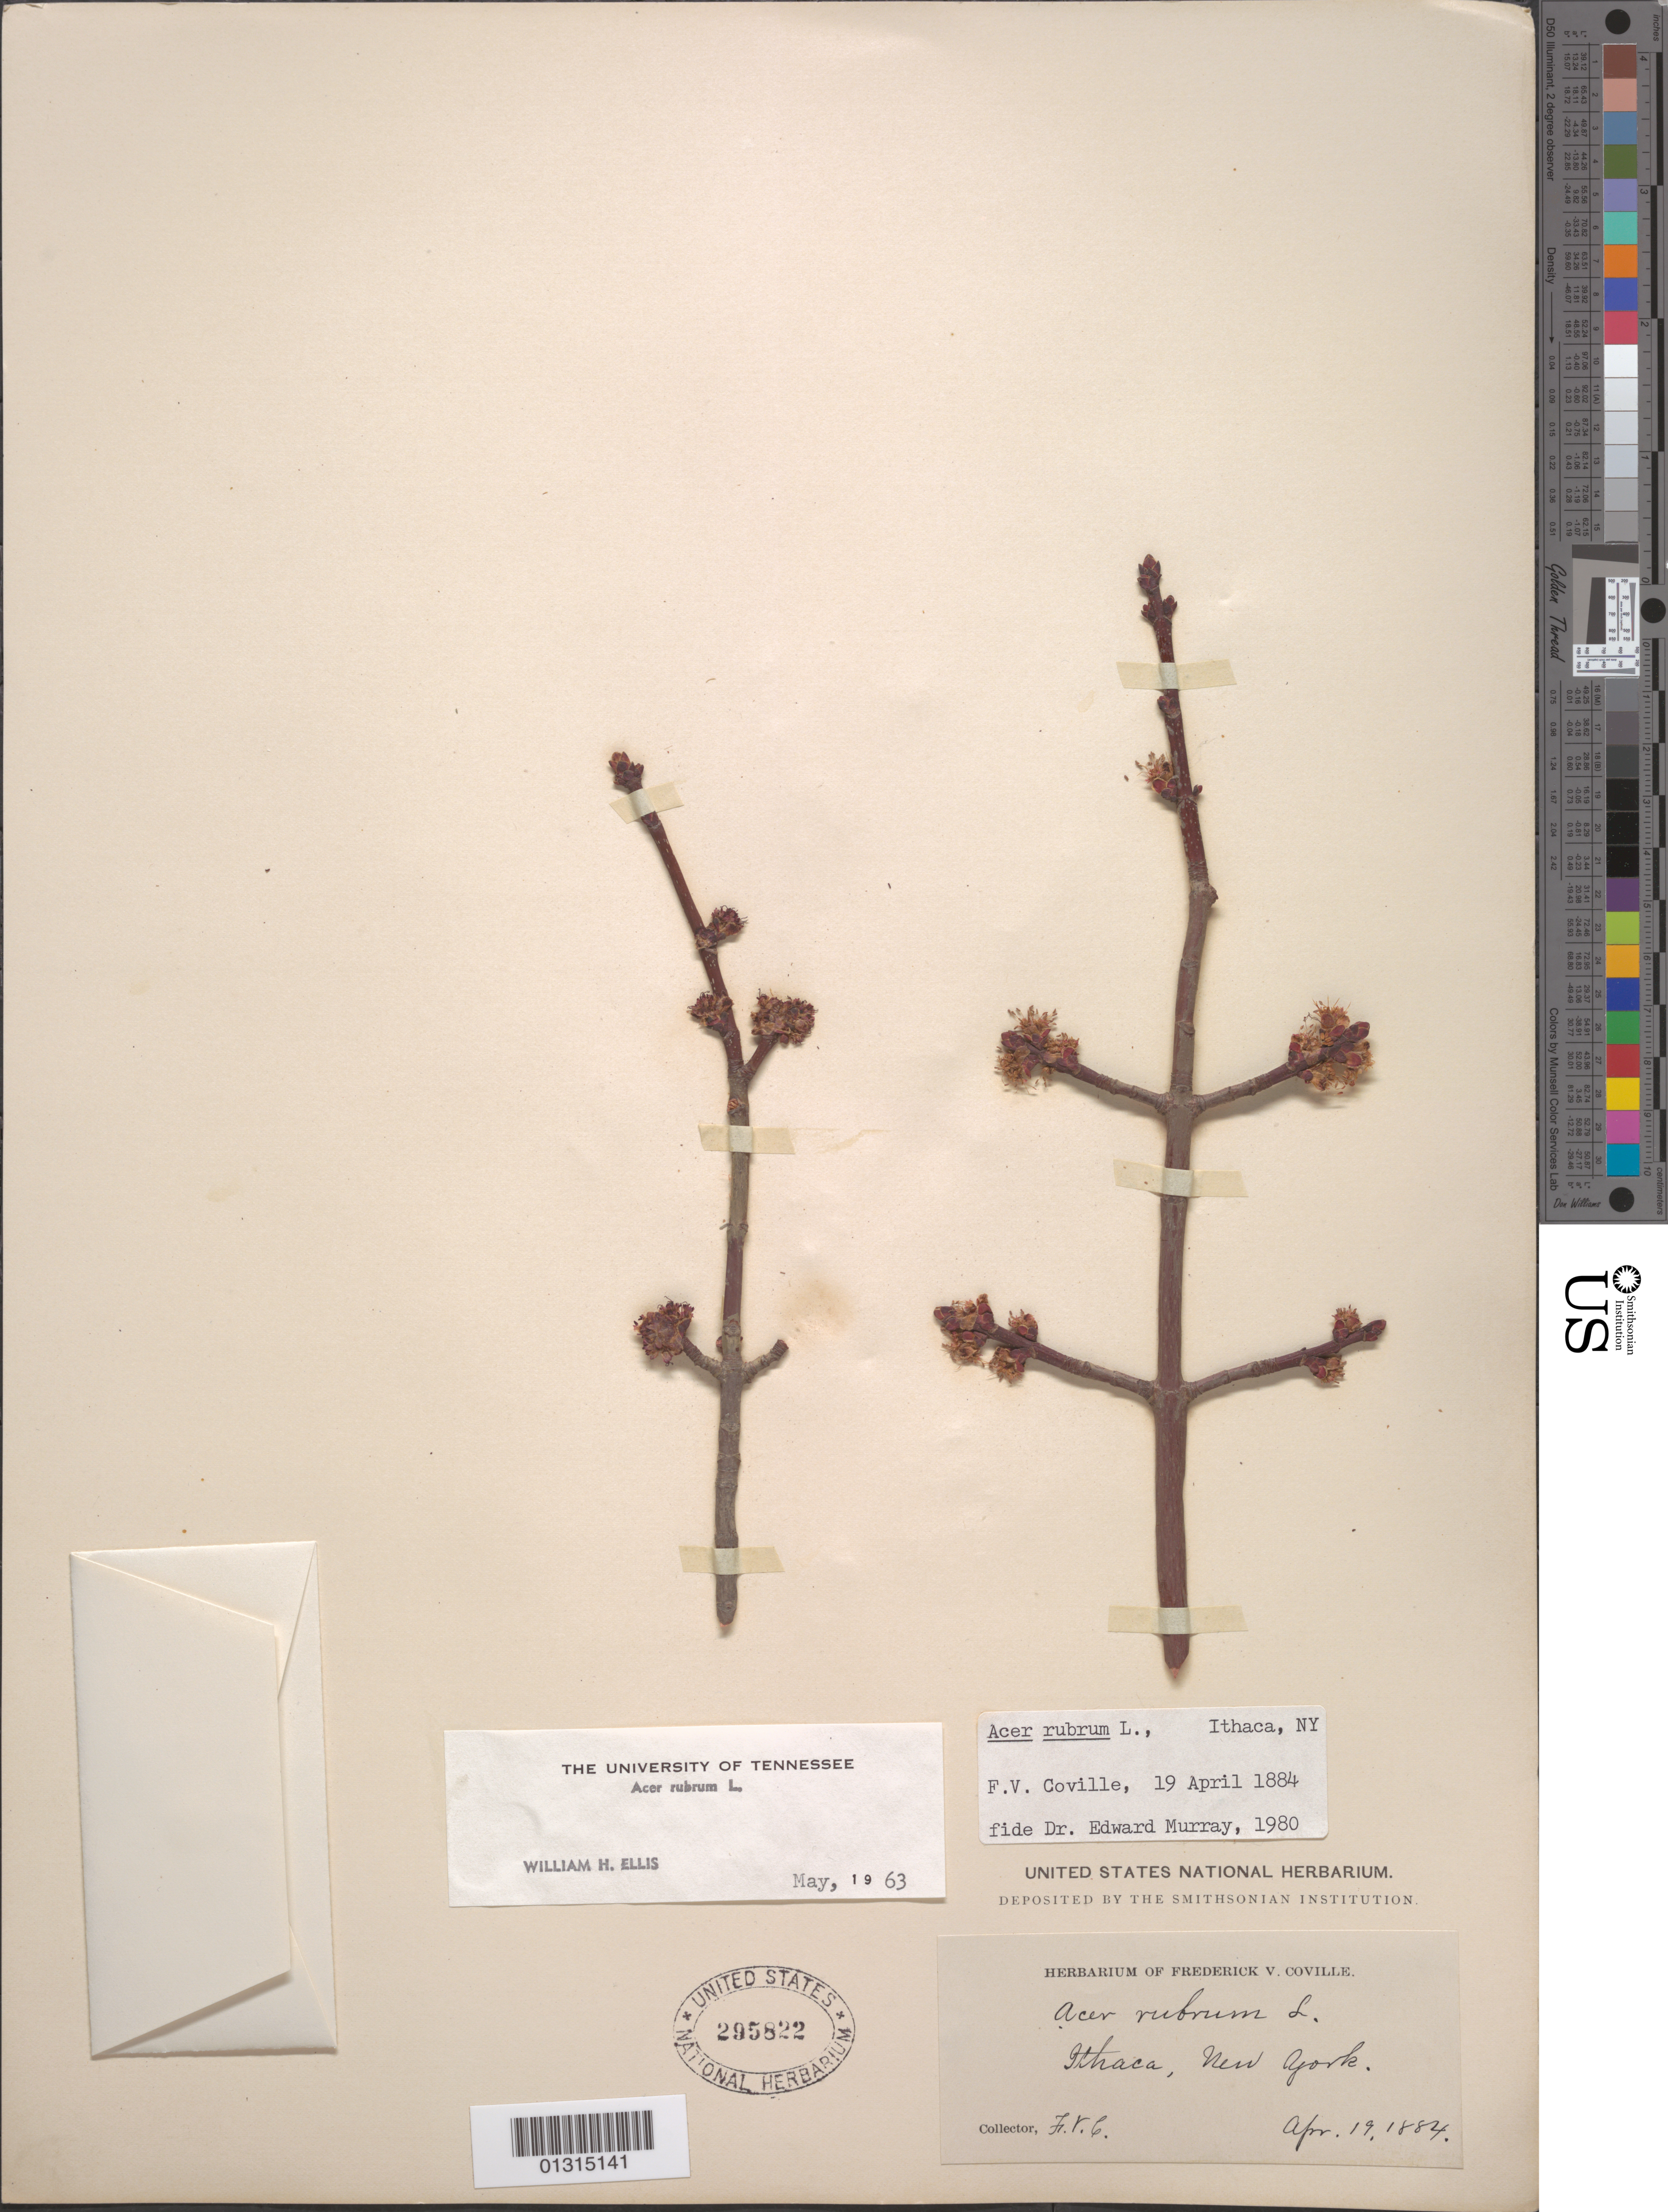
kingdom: Plantae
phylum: Tracheophyta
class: Magnoliopsida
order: Sapindales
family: Sapindaceae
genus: Acer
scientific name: Acer rubrum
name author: L.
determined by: Ellis, W. H.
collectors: F. V. Coville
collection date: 1884-04-19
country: United States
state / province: New York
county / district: Tompkins County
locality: Ithaca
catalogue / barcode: US 295822